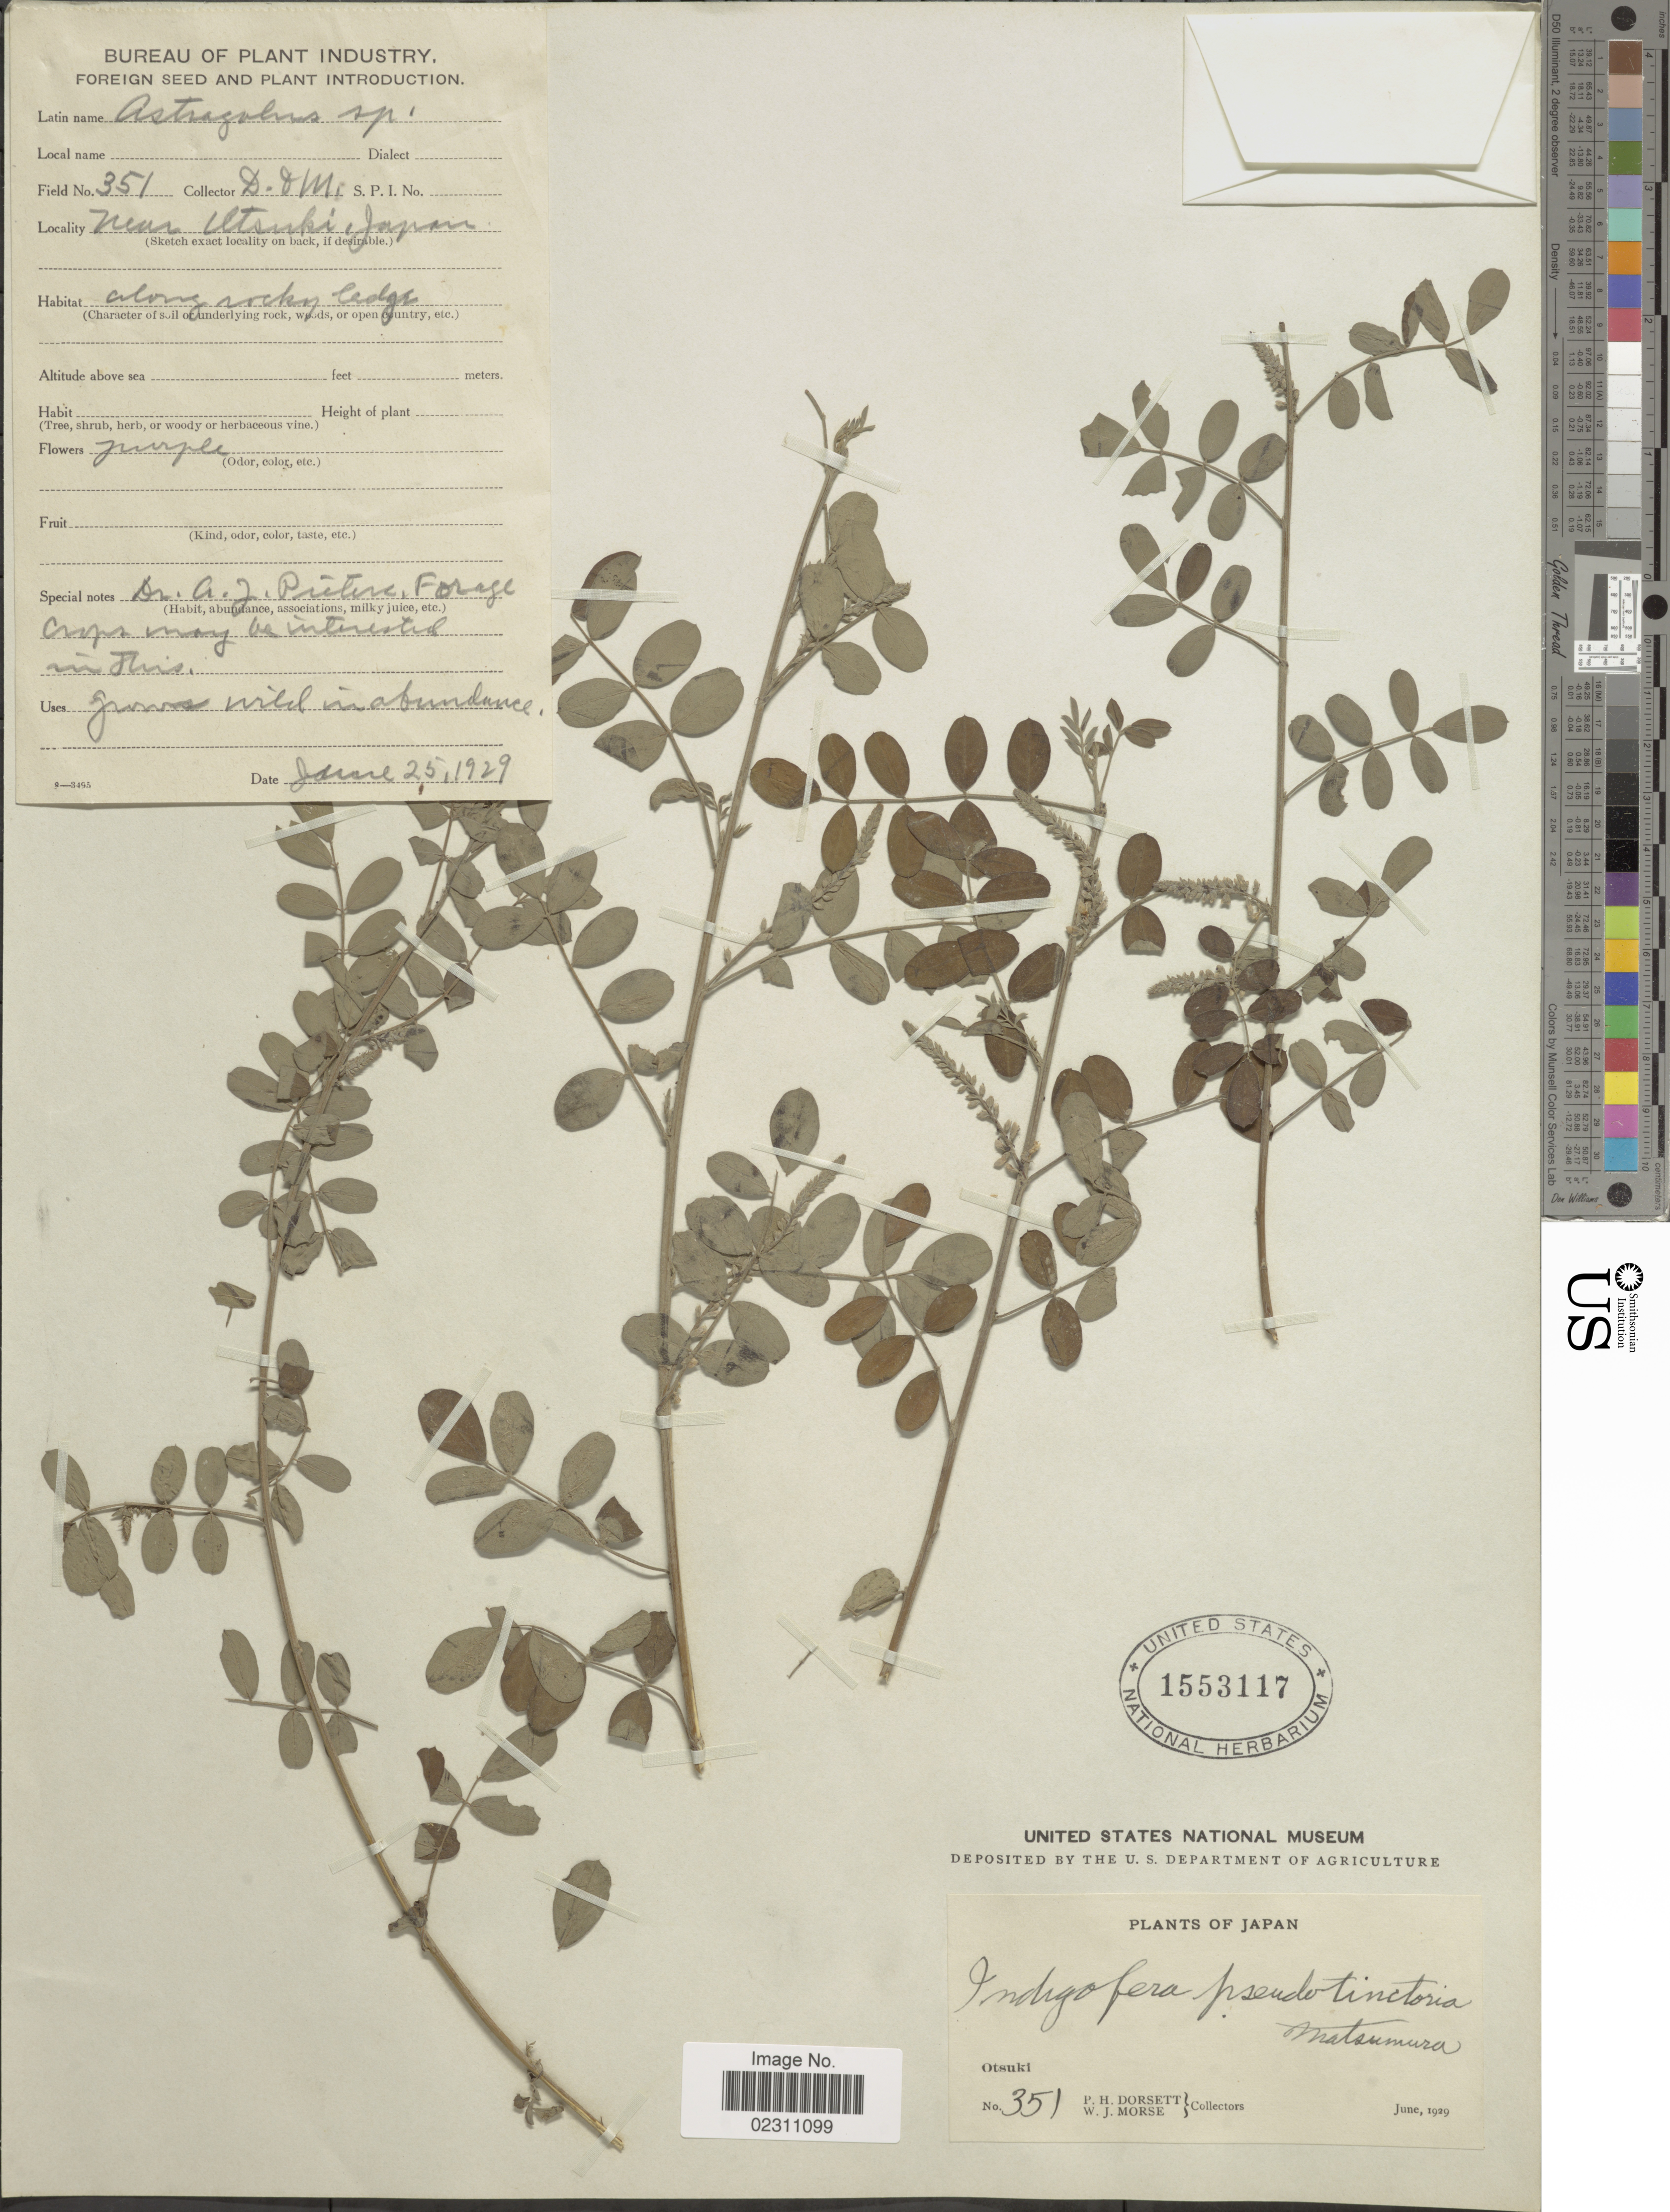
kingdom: Plantae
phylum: Tracheophyta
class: Magnoliopsida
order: Fabales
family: Fabaceae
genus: Indigofera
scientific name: Indigofera pseudotinctoria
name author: Matsum.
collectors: P. H. Dorsett & W. J. Morse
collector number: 351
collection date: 1929-06-25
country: Japan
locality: Otsuki, near Utsuki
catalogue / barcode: US 1553117